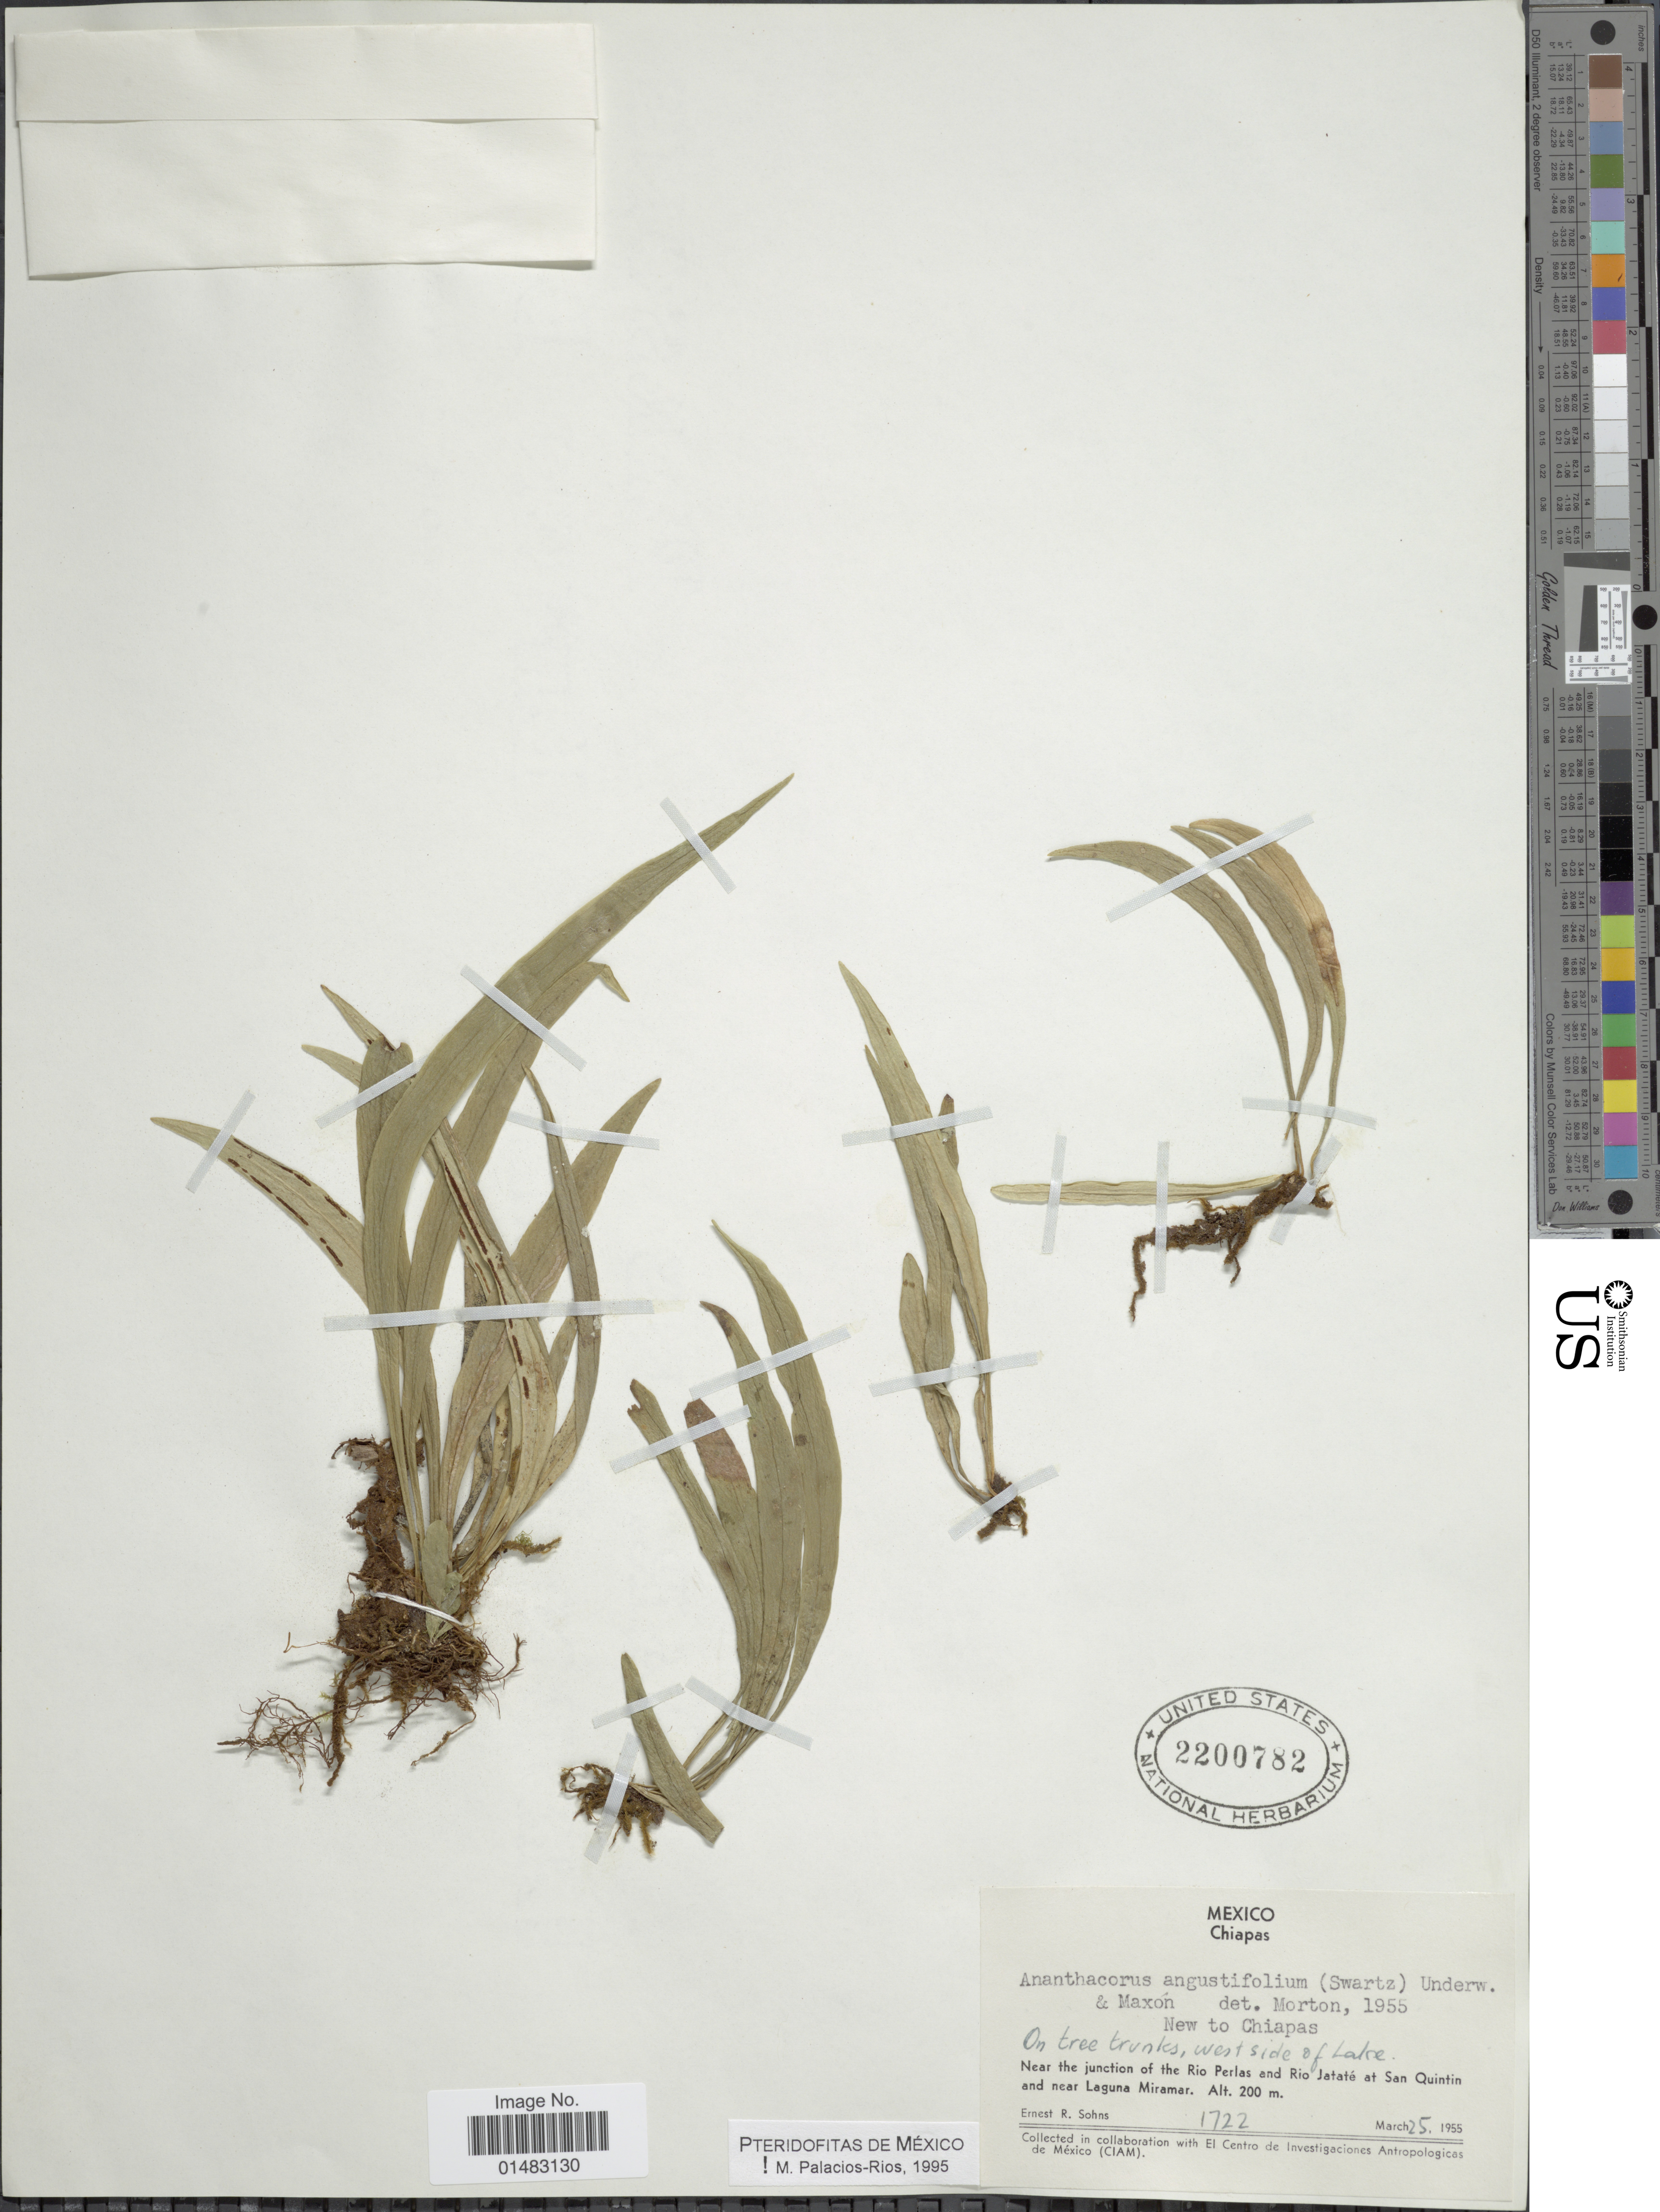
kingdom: Plantae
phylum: Tracheophyta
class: Polypodiopsida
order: Polypodiales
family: Pteridaceae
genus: Ananthacorus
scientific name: Ananthacorus angustifolius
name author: (Sw.) Underw. & Maxon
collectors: E. R. Sohns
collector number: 1722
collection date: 1955-03-25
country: Mexico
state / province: Chiapas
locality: Near the junction of the Rio Perlas and Rio Jataté at San Quitin and near Laguna Miramar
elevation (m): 200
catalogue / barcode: US 2200782